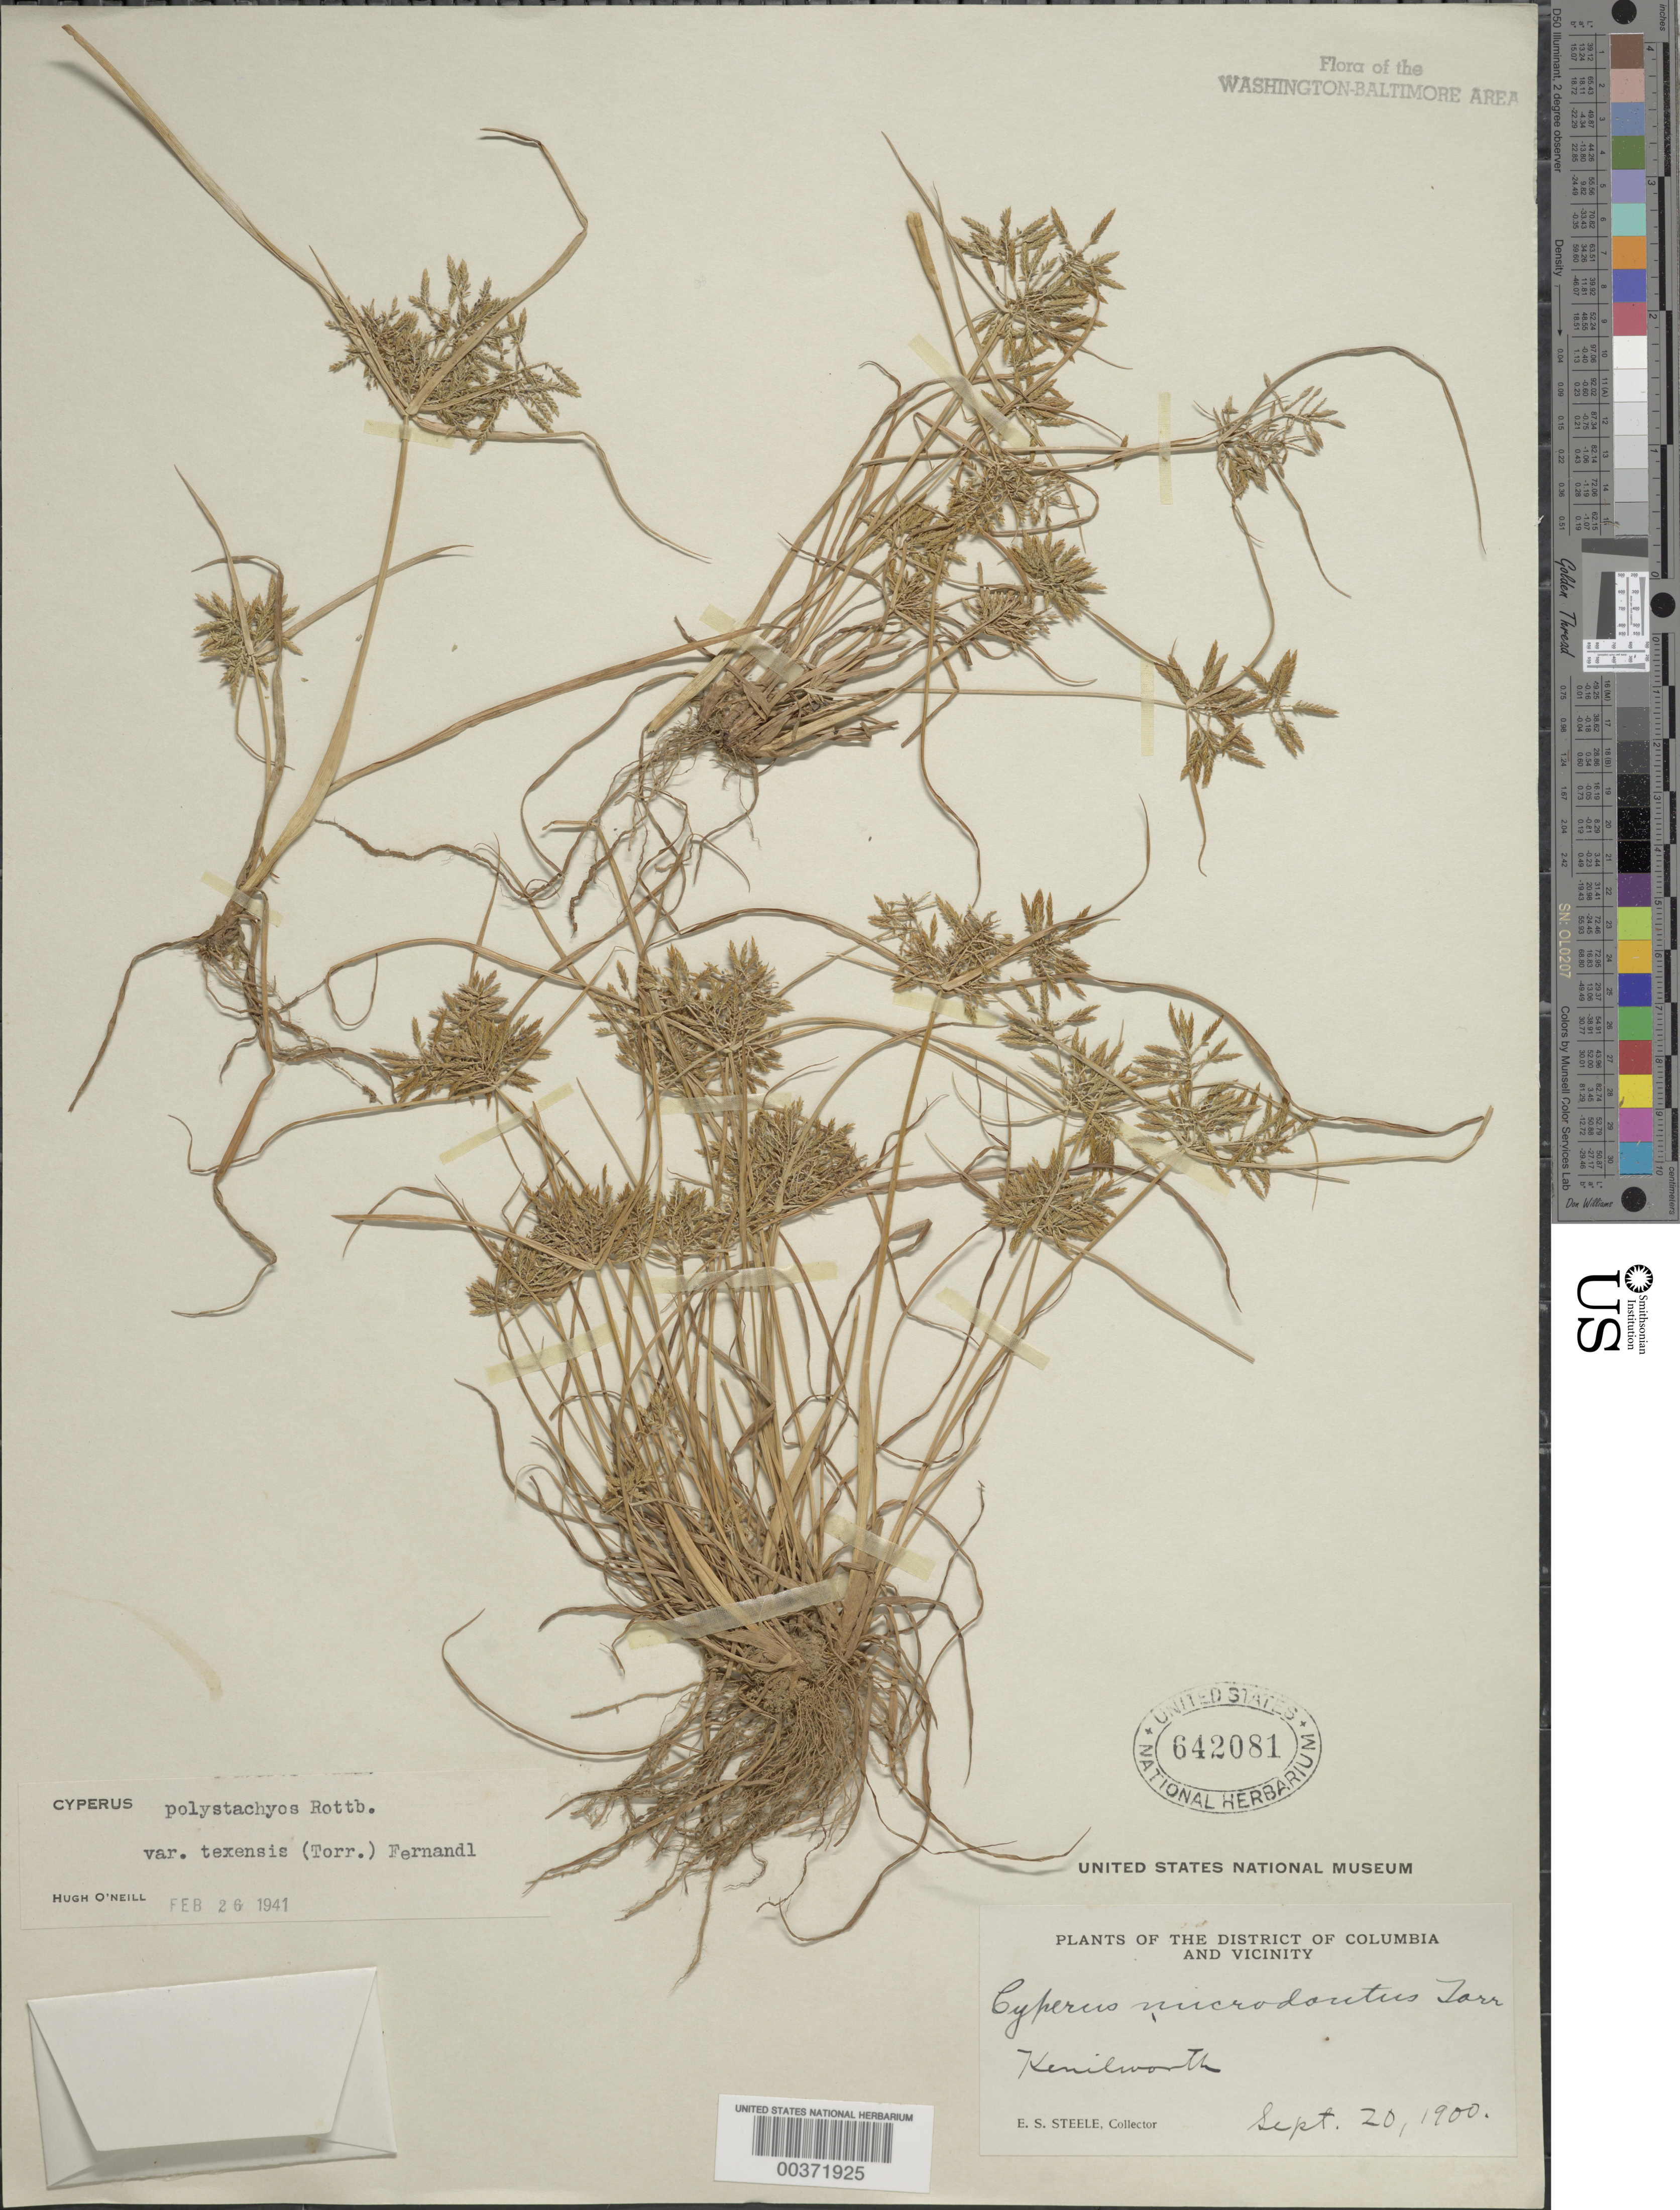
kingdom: Plantae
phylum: Tracheophyta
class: Liliopsida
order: Poales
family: Cyperaceae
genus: Cyperus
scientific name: Cyperus polystachyos var. texensis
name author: (Torr.) Fernald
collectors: E. Steele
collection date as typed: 20 Sep 1900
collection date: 1900-09-20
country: United States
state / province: District of Columbia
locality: Kenilworth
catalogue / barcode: US 642081